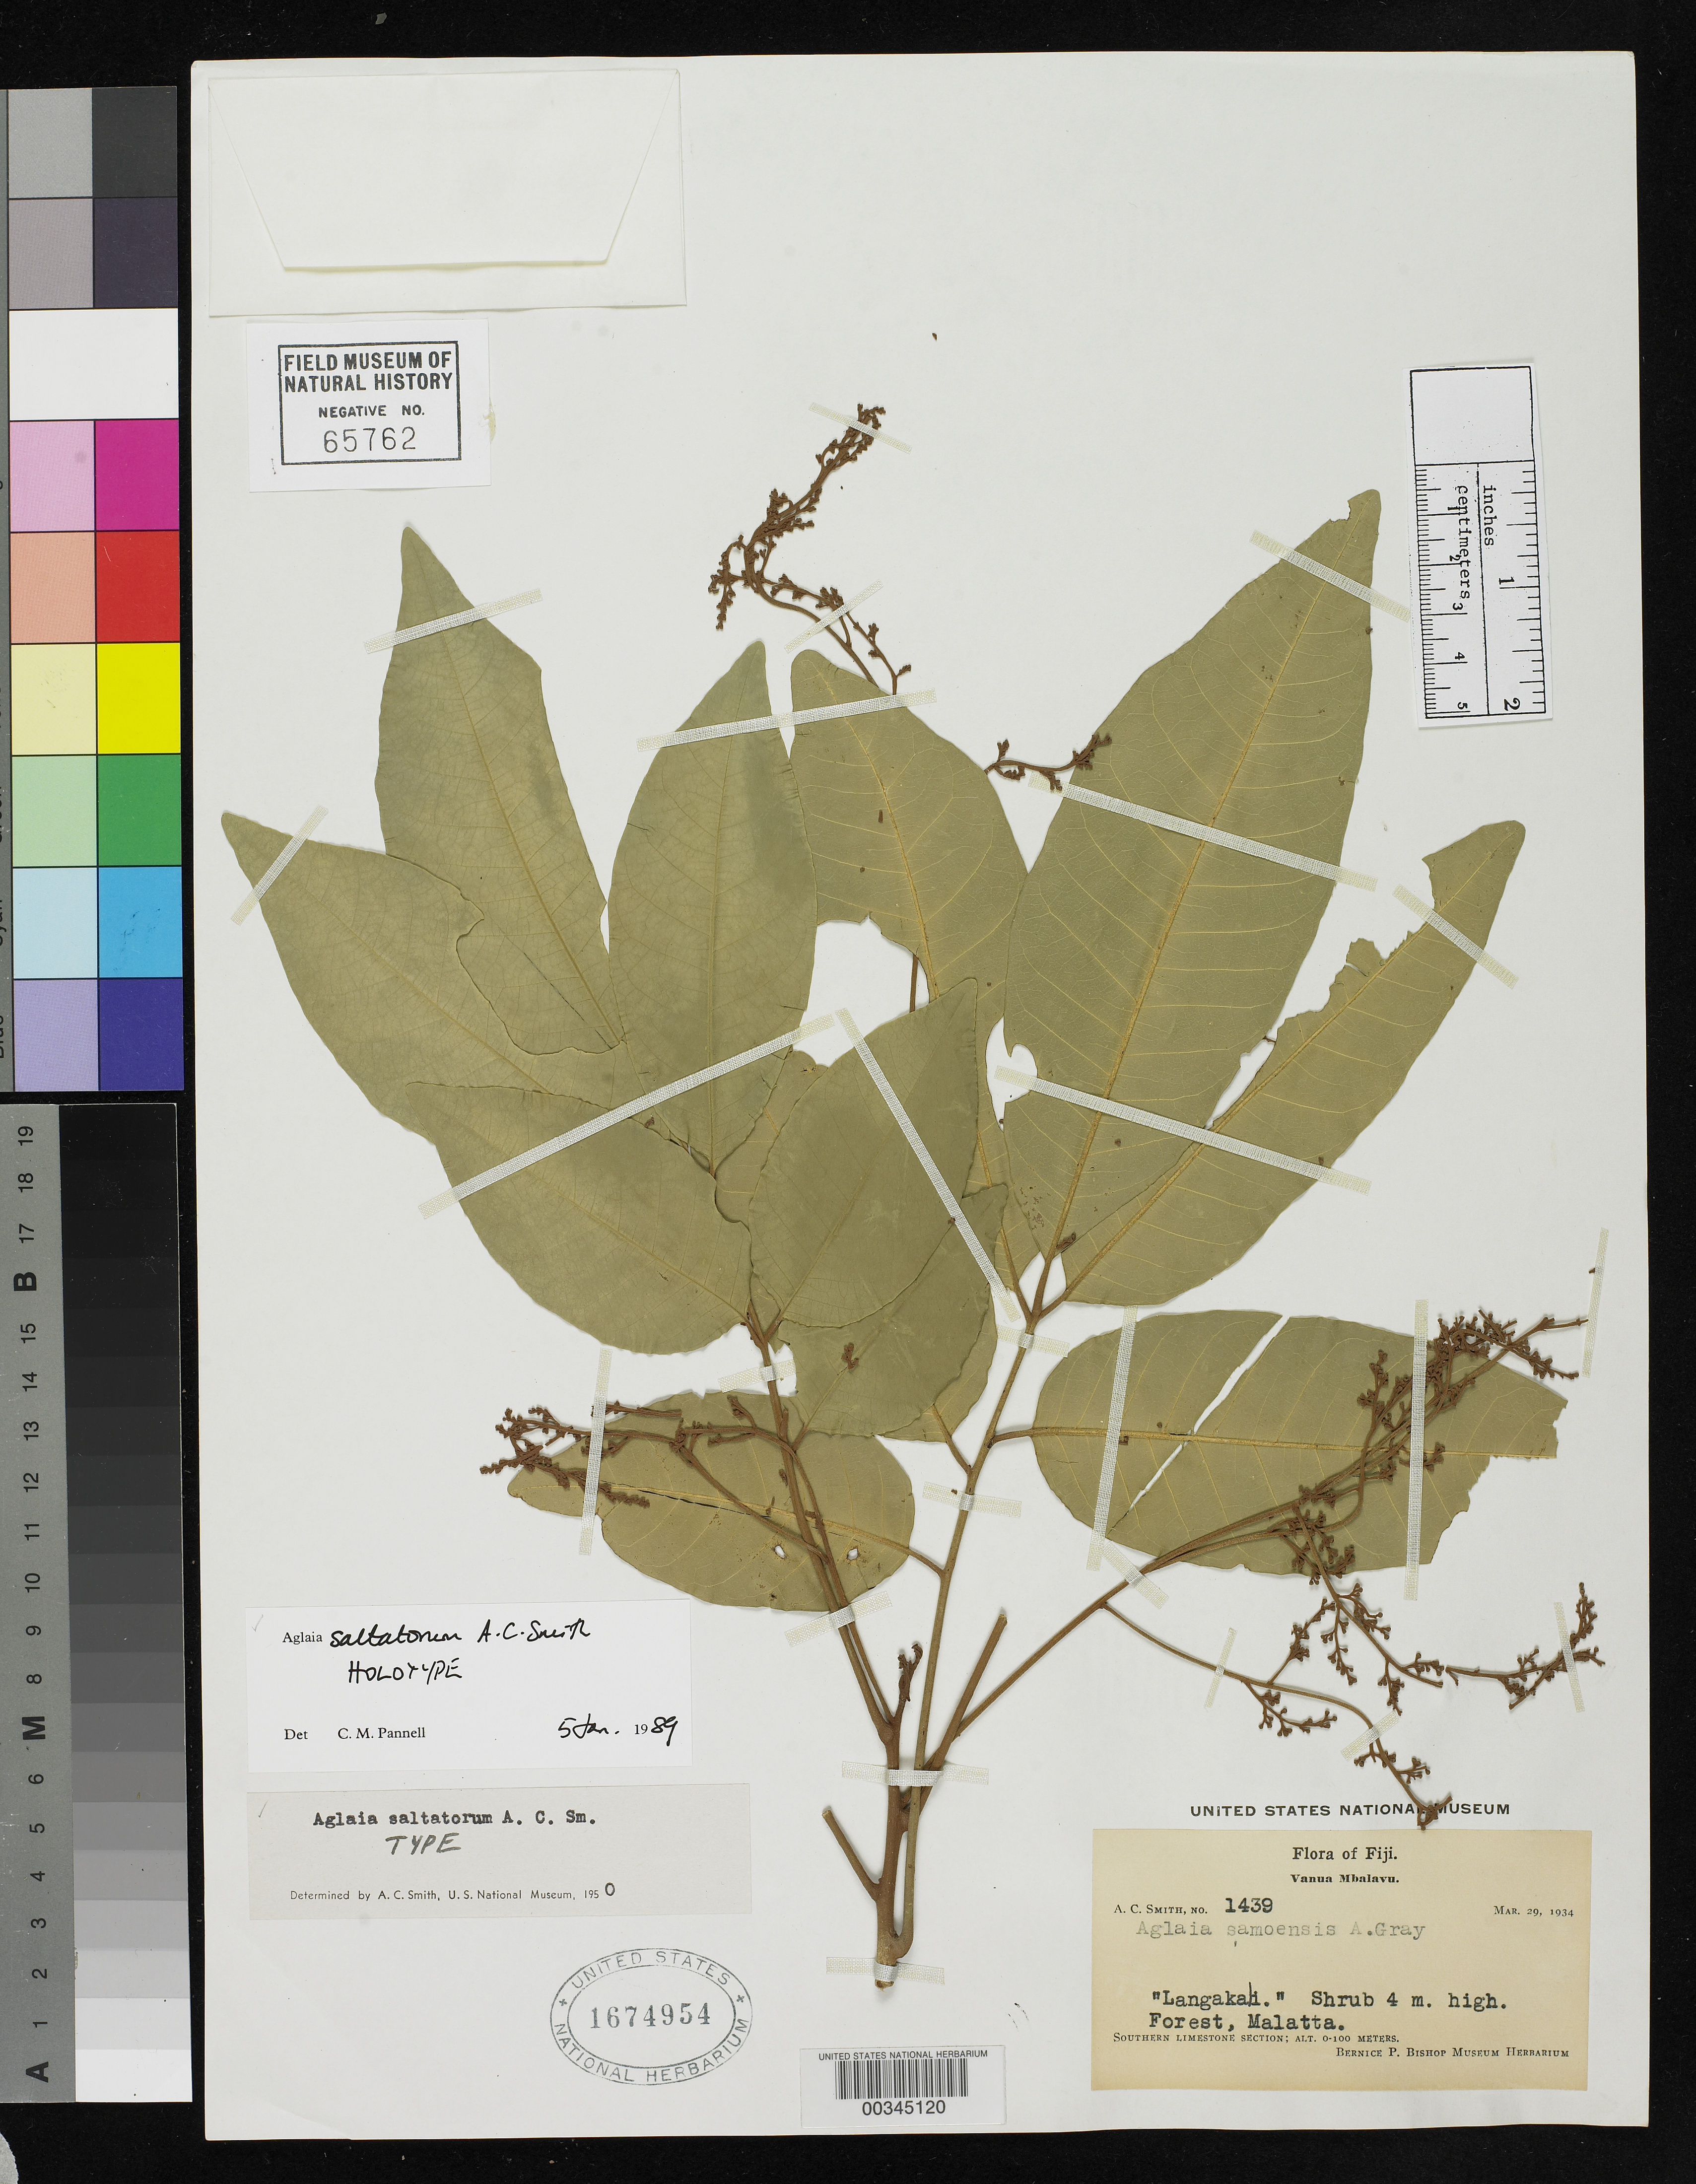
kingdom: Plantae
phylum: Tracheophyta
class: Magnoliopsida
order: Sapindales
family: Meliaceae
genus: Aglaia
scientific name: Aglaia saltatorum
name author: A.C. Sm.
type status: Holotype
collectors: A. C. Smith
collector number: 1439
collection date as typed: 29 Mar 1934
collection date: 1934-03-29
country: Fiji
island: Namalata [Malatta]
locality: Vanua Mbalavu.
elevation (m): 0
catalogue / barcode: US 1674954